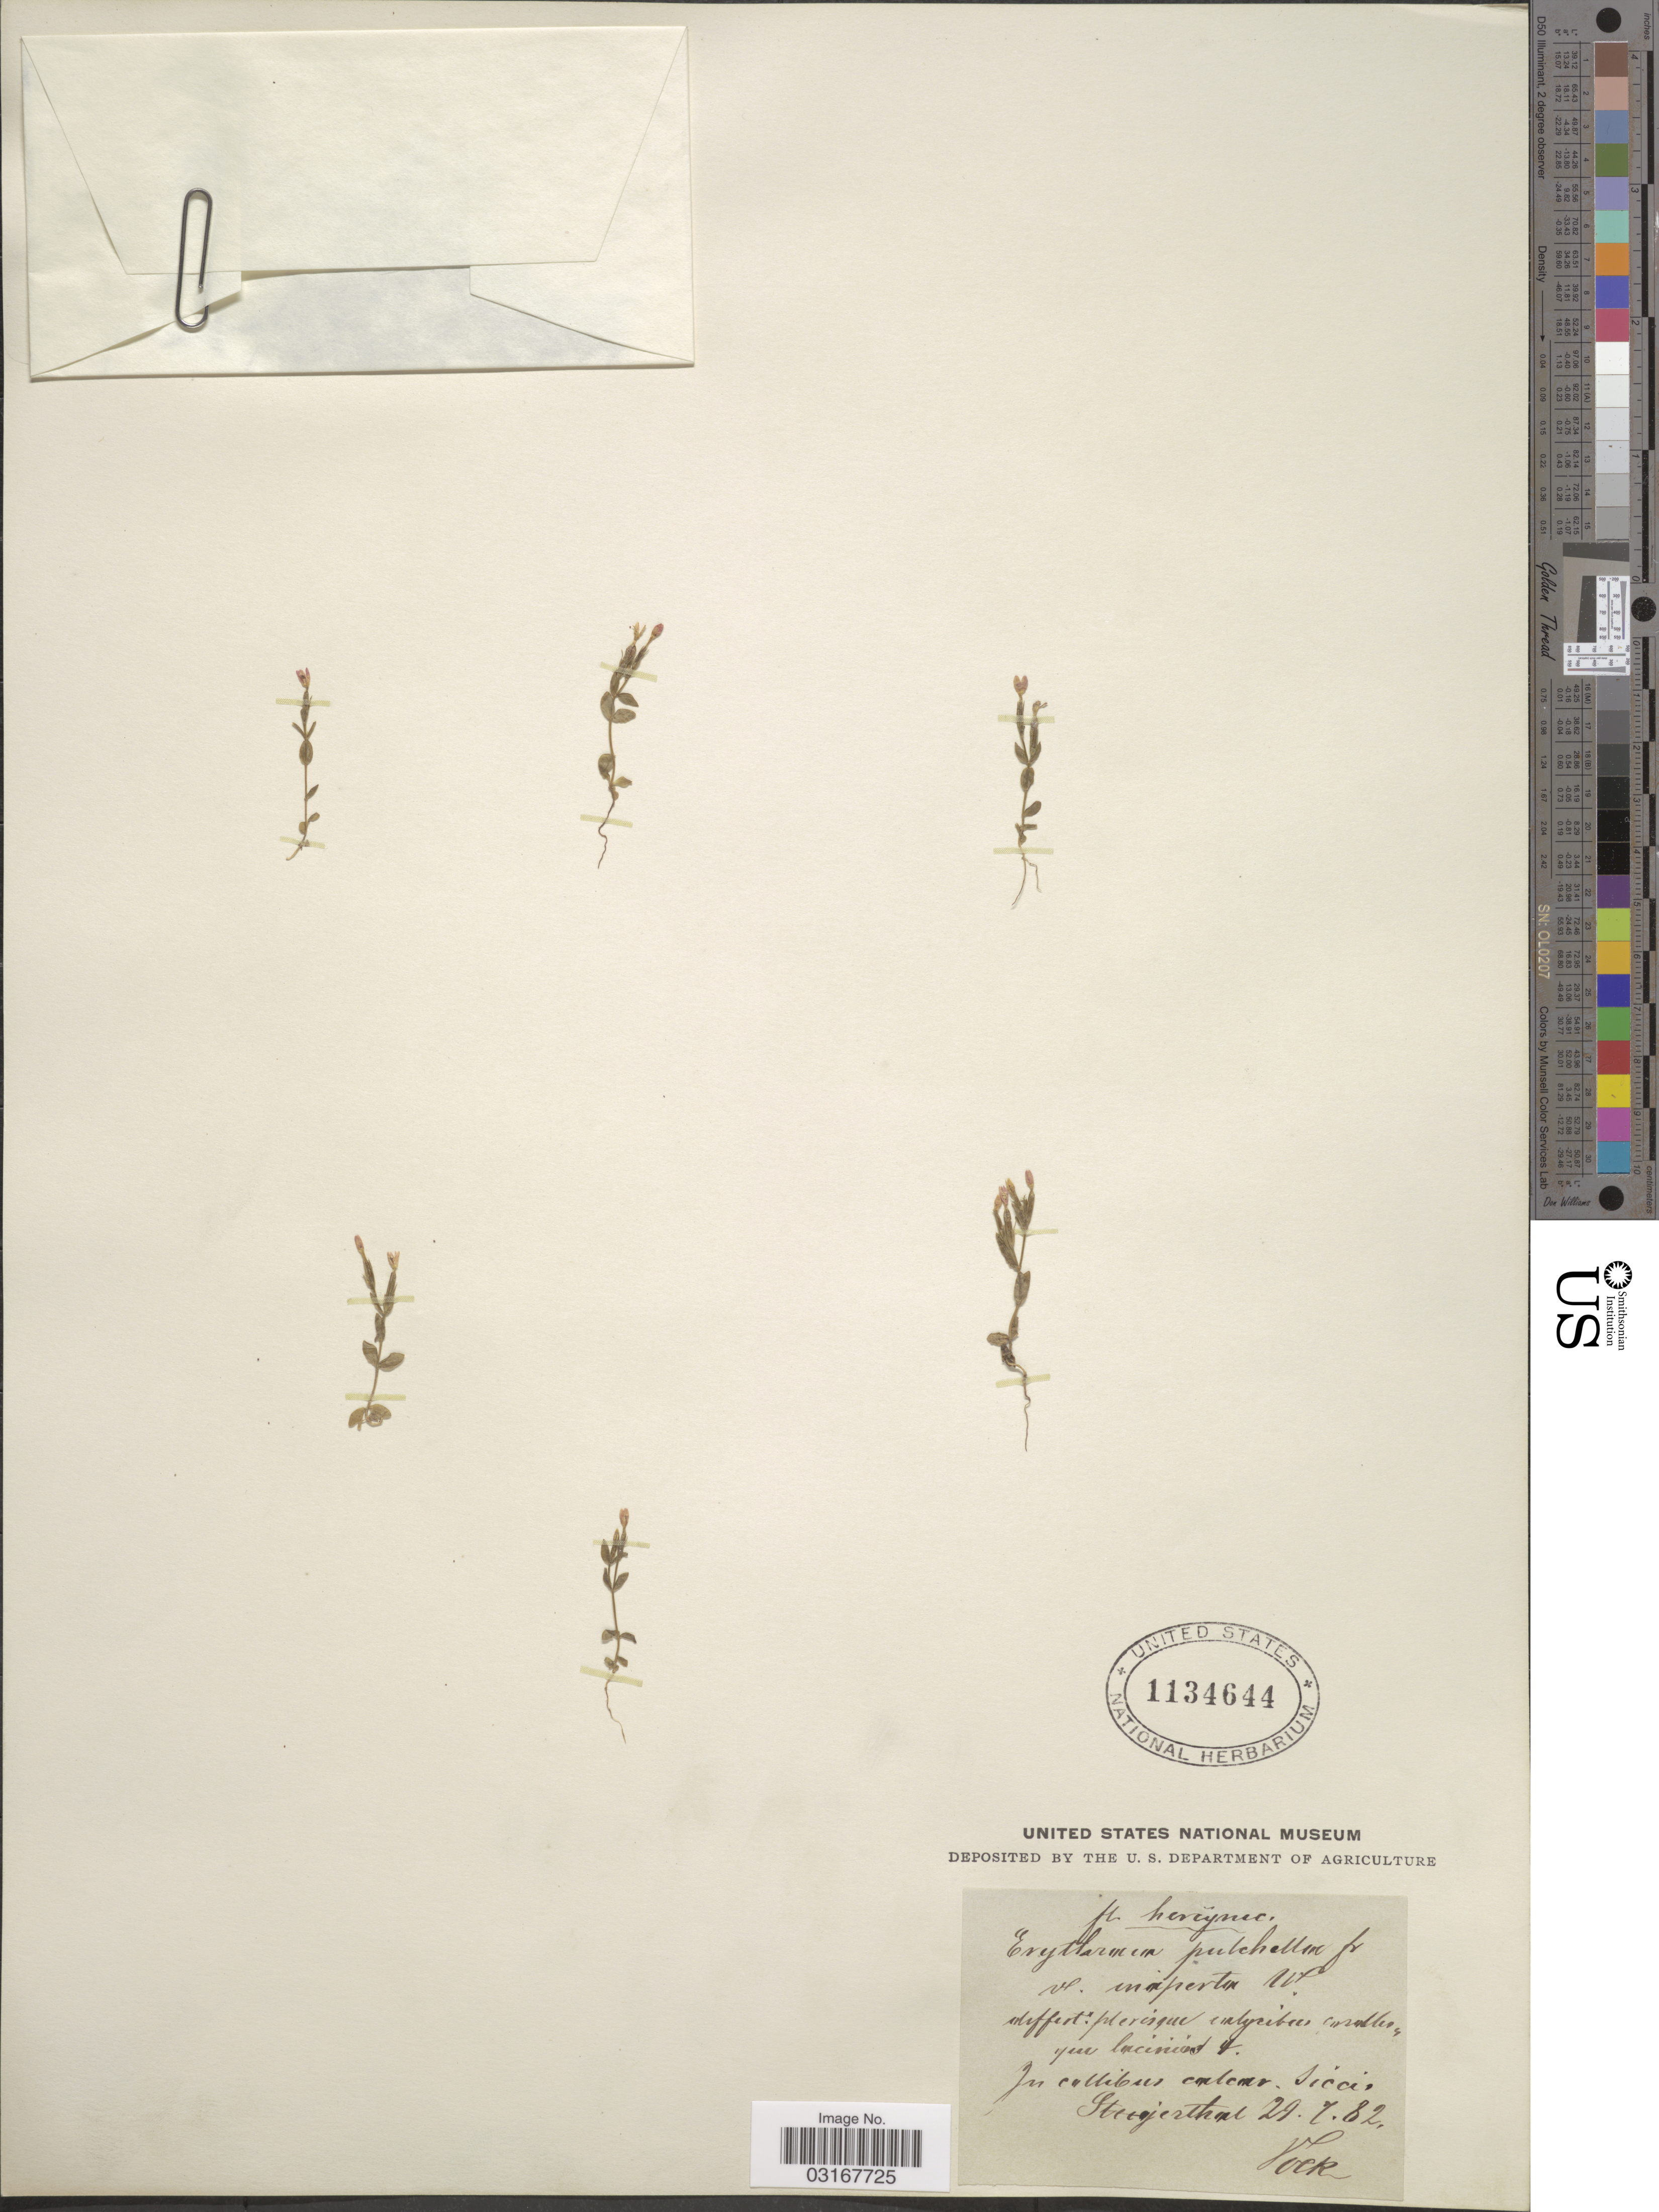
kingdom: Plantae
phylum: Tracheophyta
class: Magnoliopsida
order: Gentianales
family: Gentianaceae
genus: Centaurium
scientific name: Centaurium pulchellum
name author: (Sw.) Druce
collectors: Vock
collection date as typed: Transcribed d/m/y: 29/7/82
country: Germany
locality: In collibus calcer. siccis Steigerthal.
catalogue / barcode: US 1134644